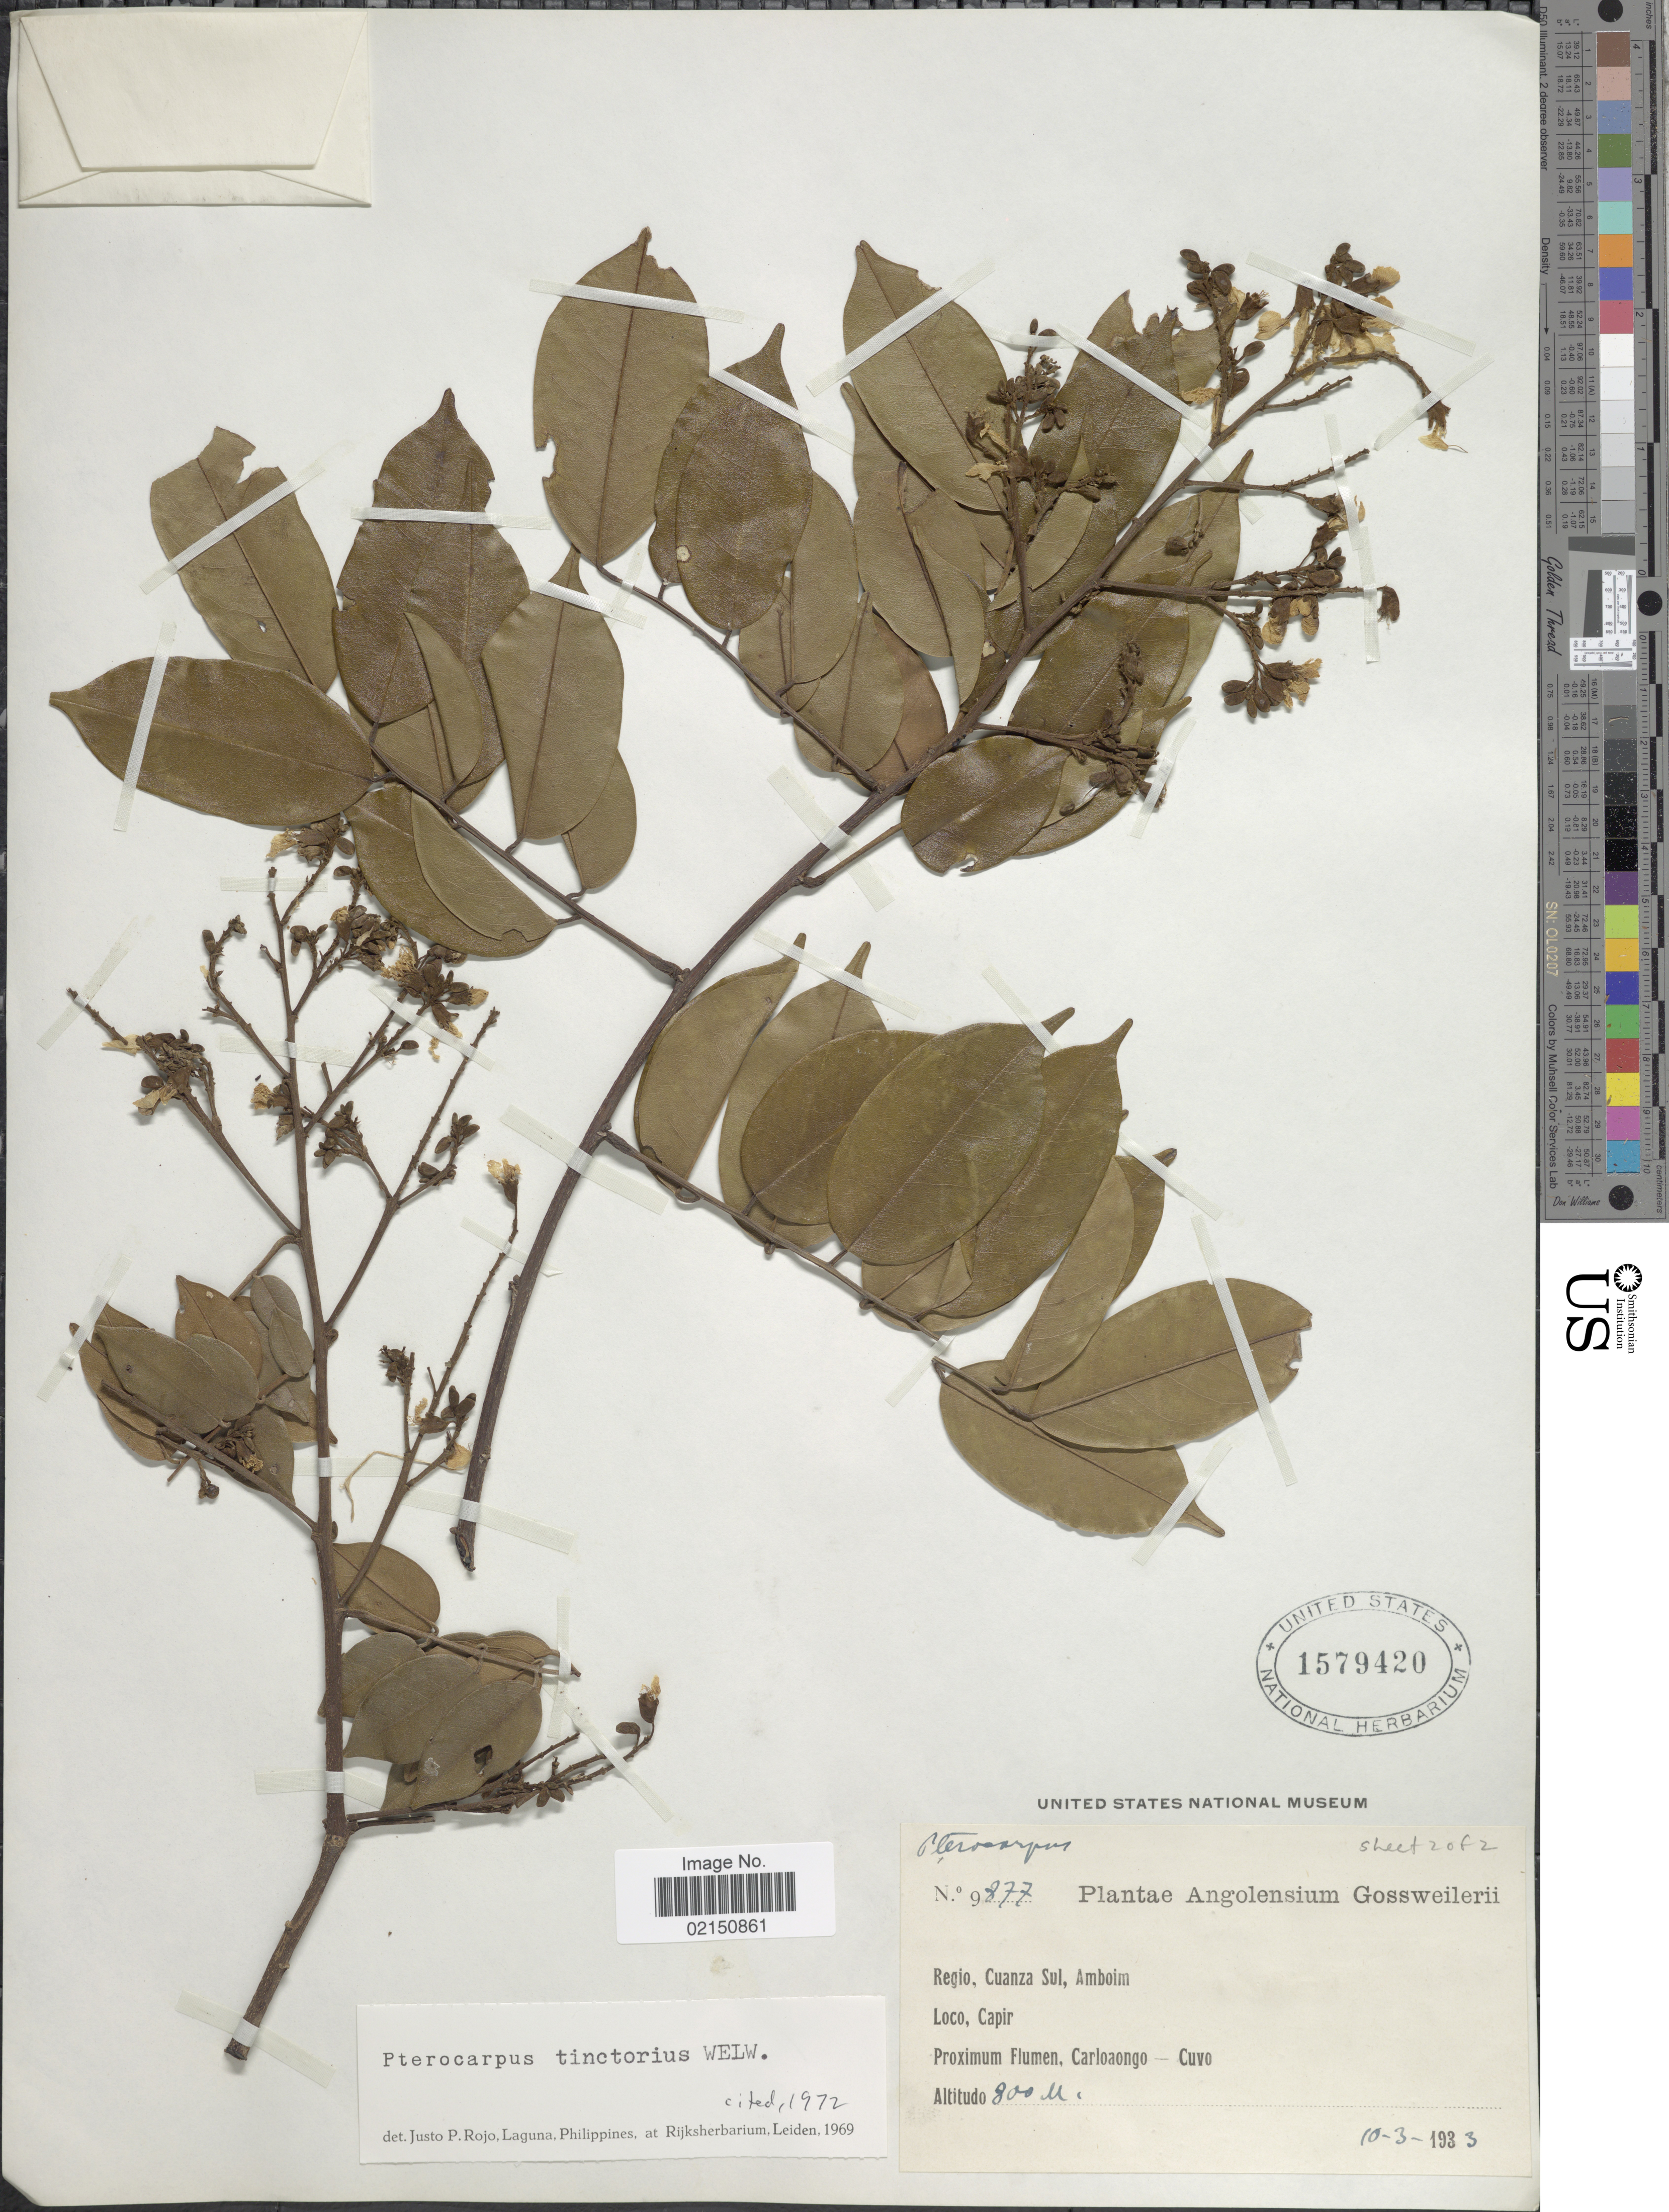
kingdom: Plantae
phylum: Tracheophyta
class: Magnoliopsida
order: Fabales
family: Fabaceae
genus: Pterocarpus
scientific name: Pterocarpus tinctorius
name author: Welw.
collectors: -. Gossweiler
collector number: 9877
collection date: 1933-03-10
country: Angola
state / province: Cuanza Sul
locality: Regio, Cuanza Sul, Amboim, Loco, Capir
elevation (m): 800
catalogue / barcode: US 1579420